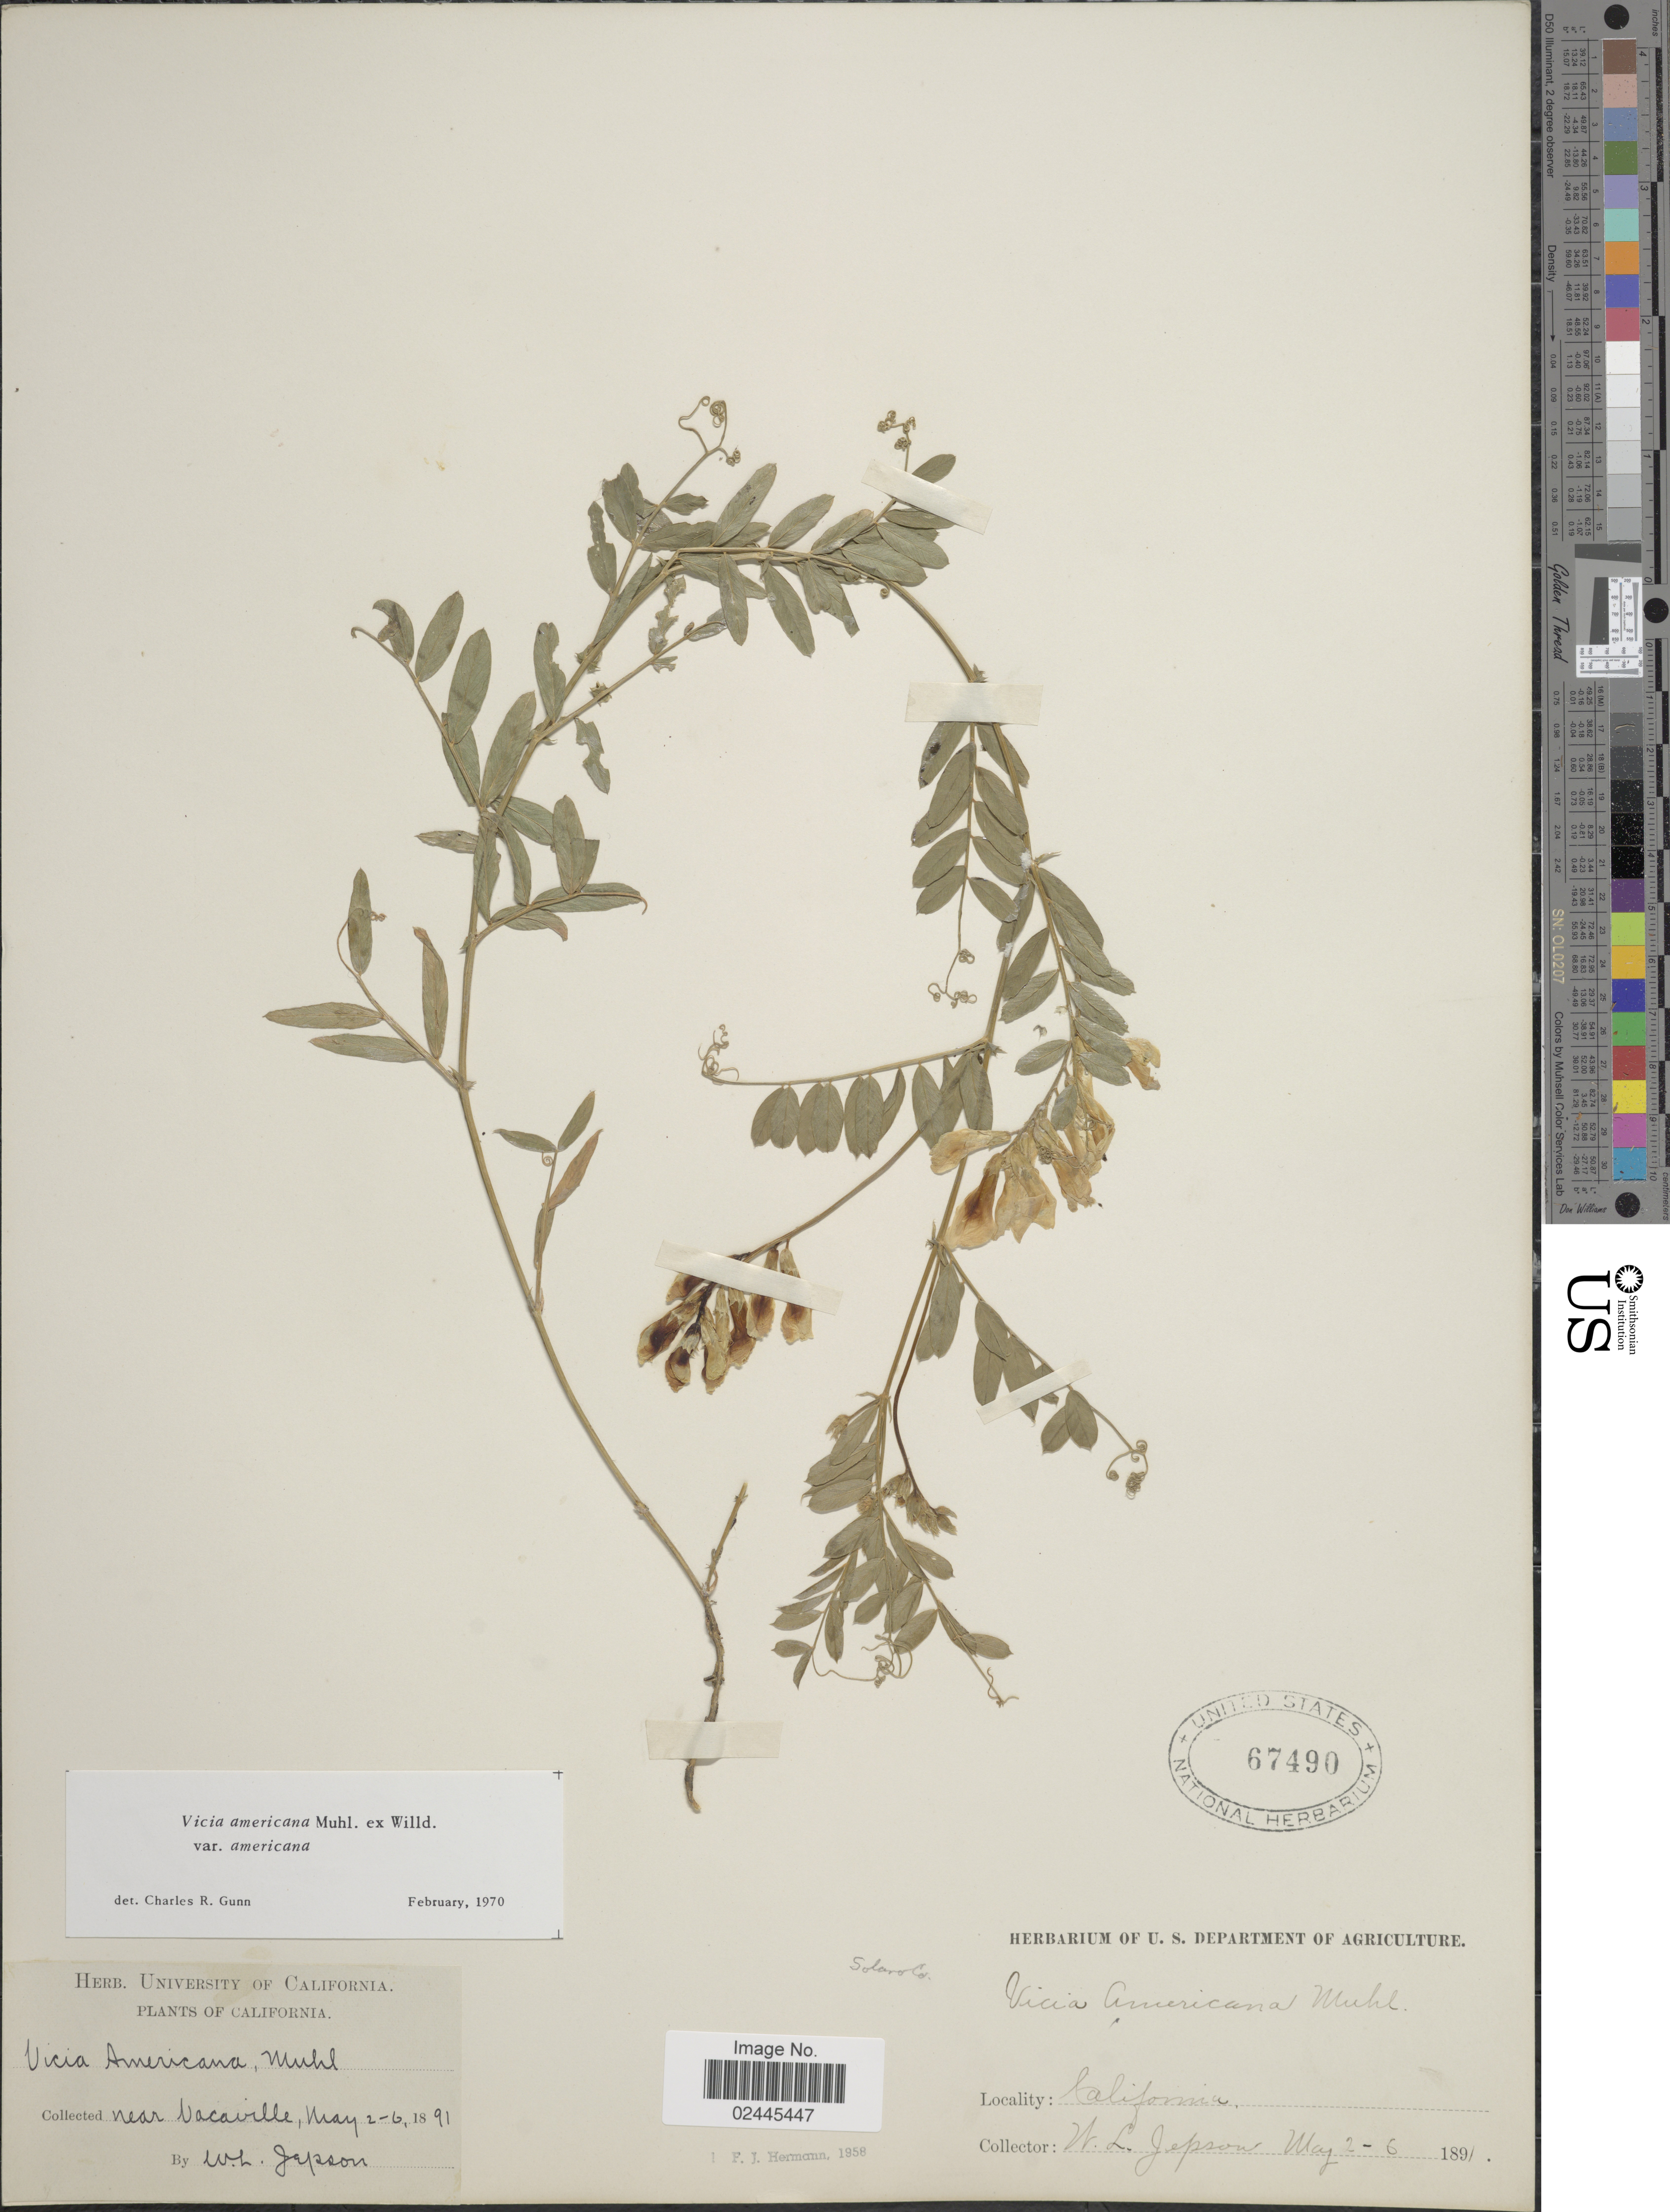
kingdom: Plantae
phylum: Tracheophyta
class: Magnoliopsida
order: Fabales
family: Fabaceae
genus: Vicia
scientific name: Vicia americana var. americana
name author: Muhl. ex Willd.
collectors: W. L. Jepson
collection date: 1891-05-02/1891-05-06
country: United States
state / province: California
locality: Near Vacaville. Solaro Co.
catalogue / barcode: US 67490